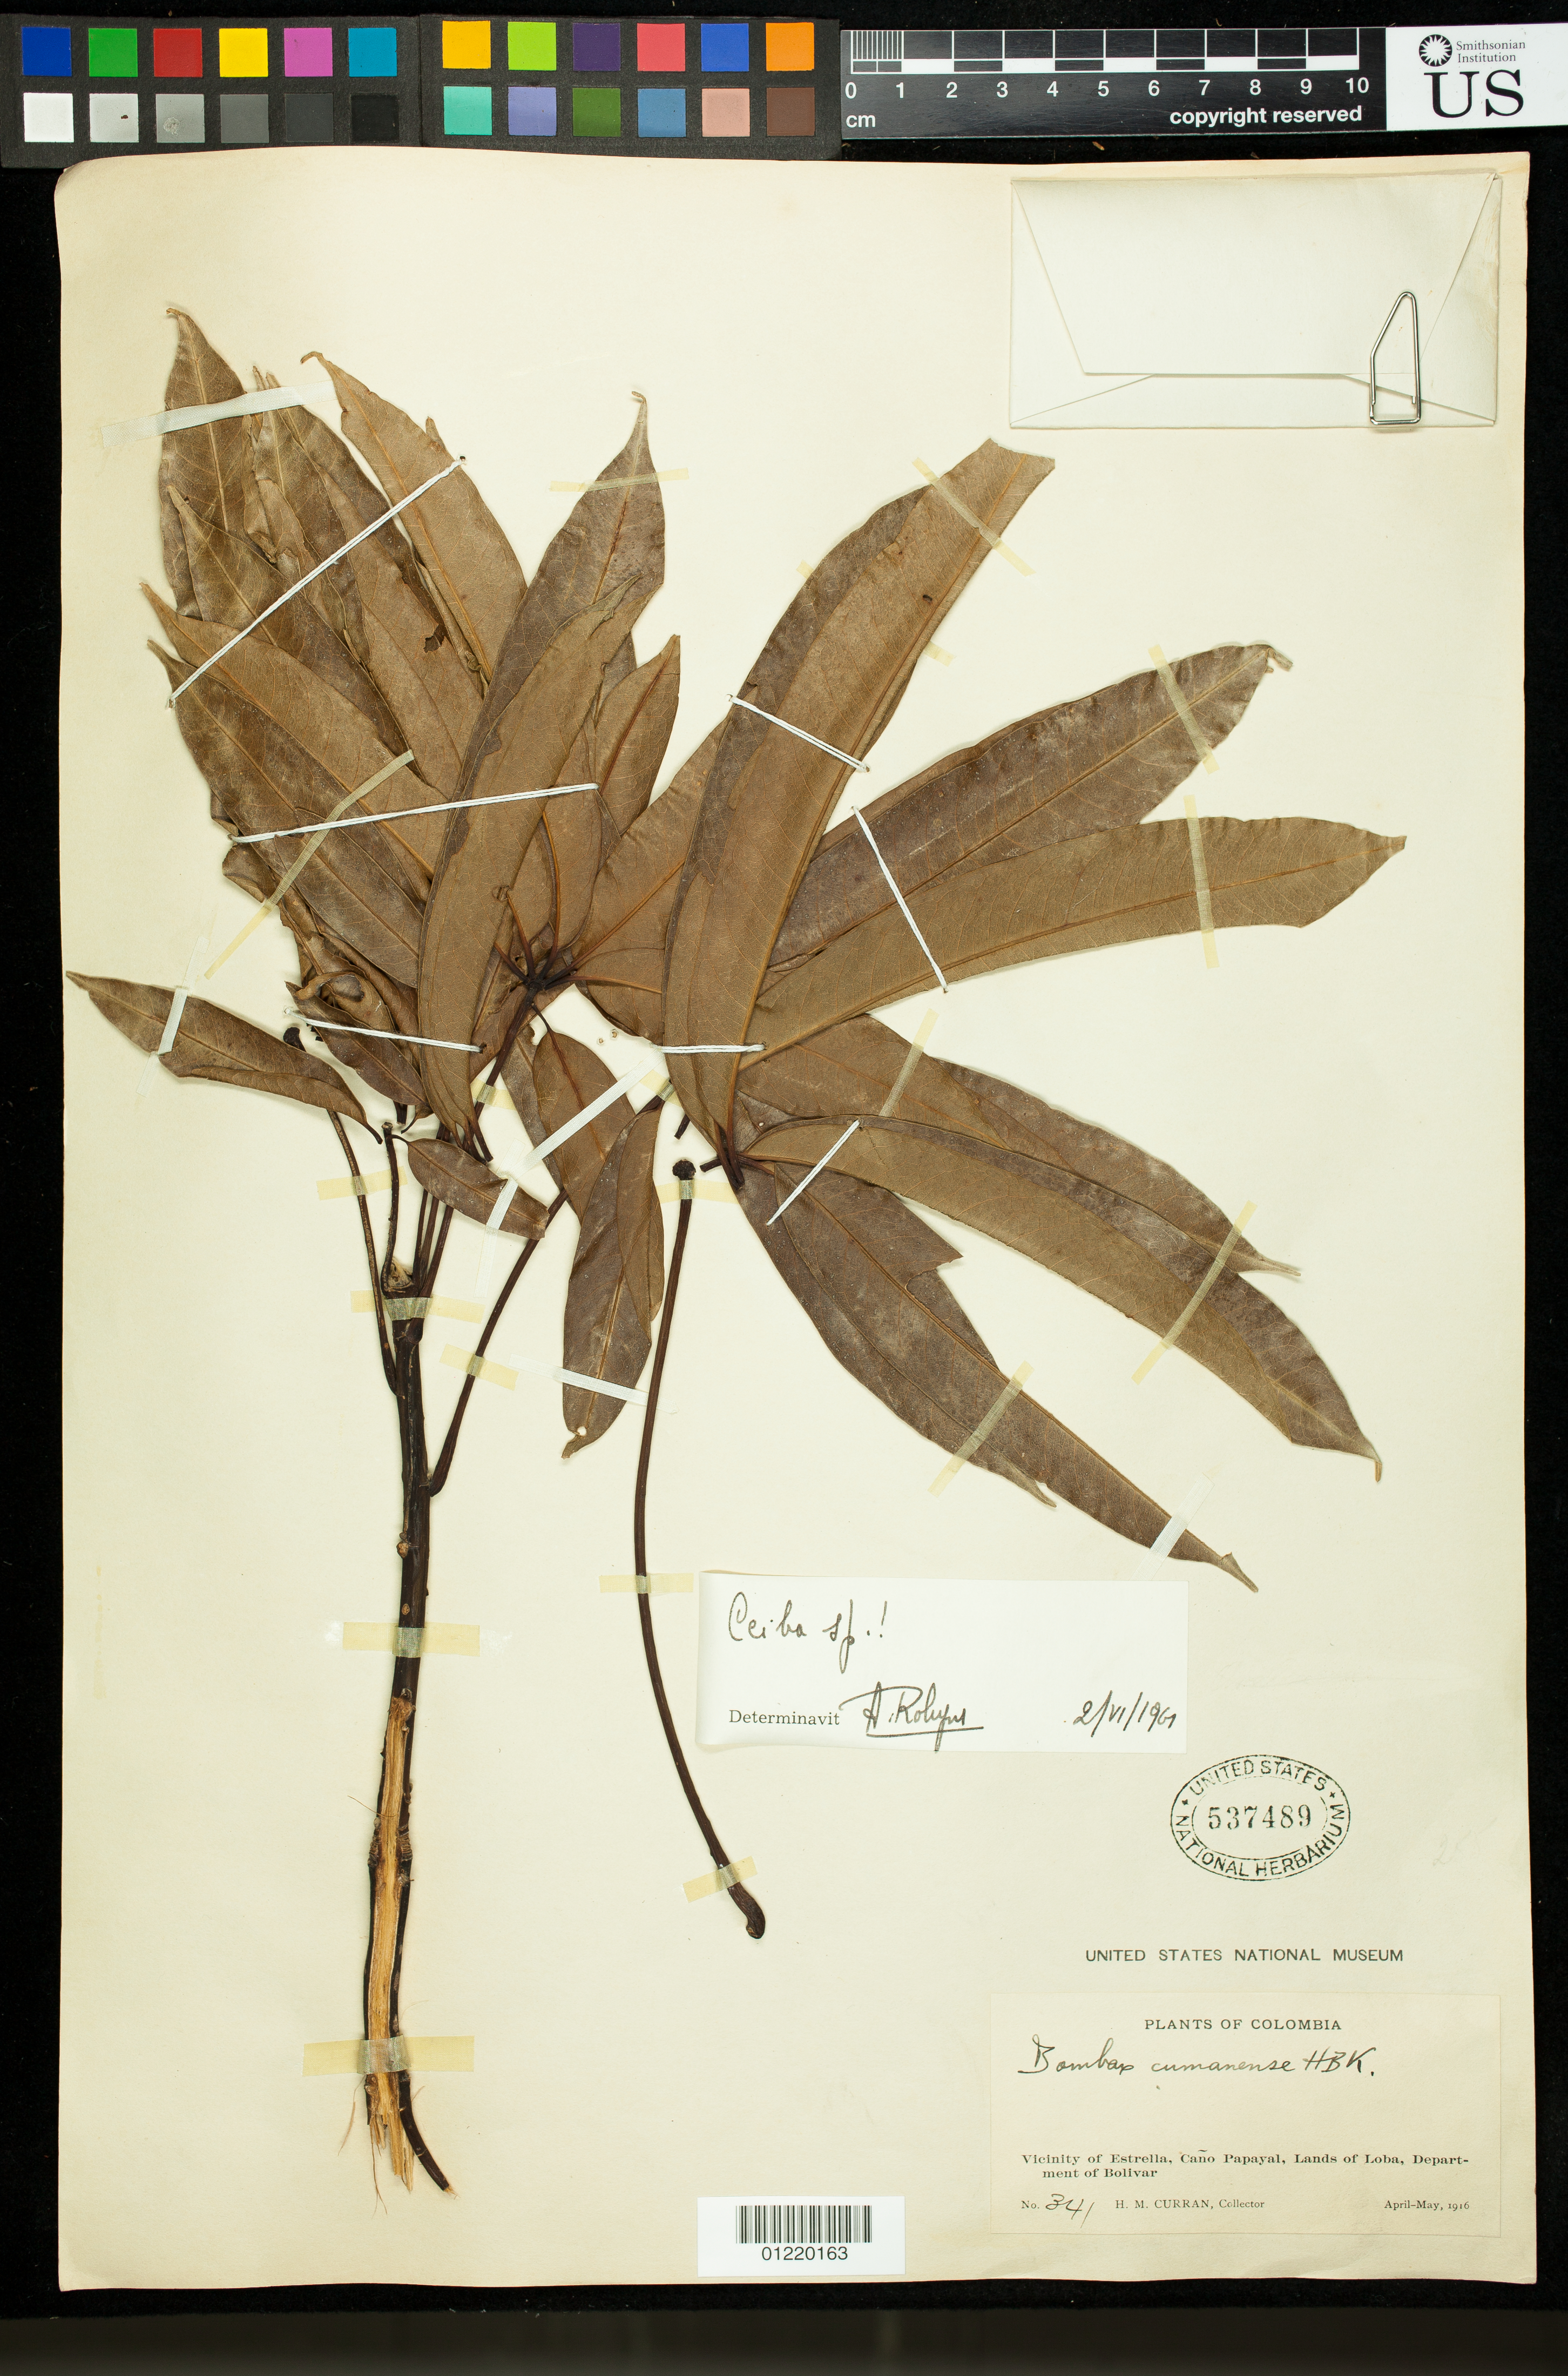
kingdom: Plantae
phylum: Tracheophyta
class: Magnoliopsida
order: Malvales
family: Malvaceae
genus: Ceiba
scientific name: Ceiba sp.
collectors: H. M. Curran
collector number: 341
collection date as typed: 1916-04/1916-05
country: Colombia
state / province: Bolívar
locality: Vicinity of Estrella, Caño Papayal, Lands of Loba, Department of Bolivar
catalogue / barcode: US 537489